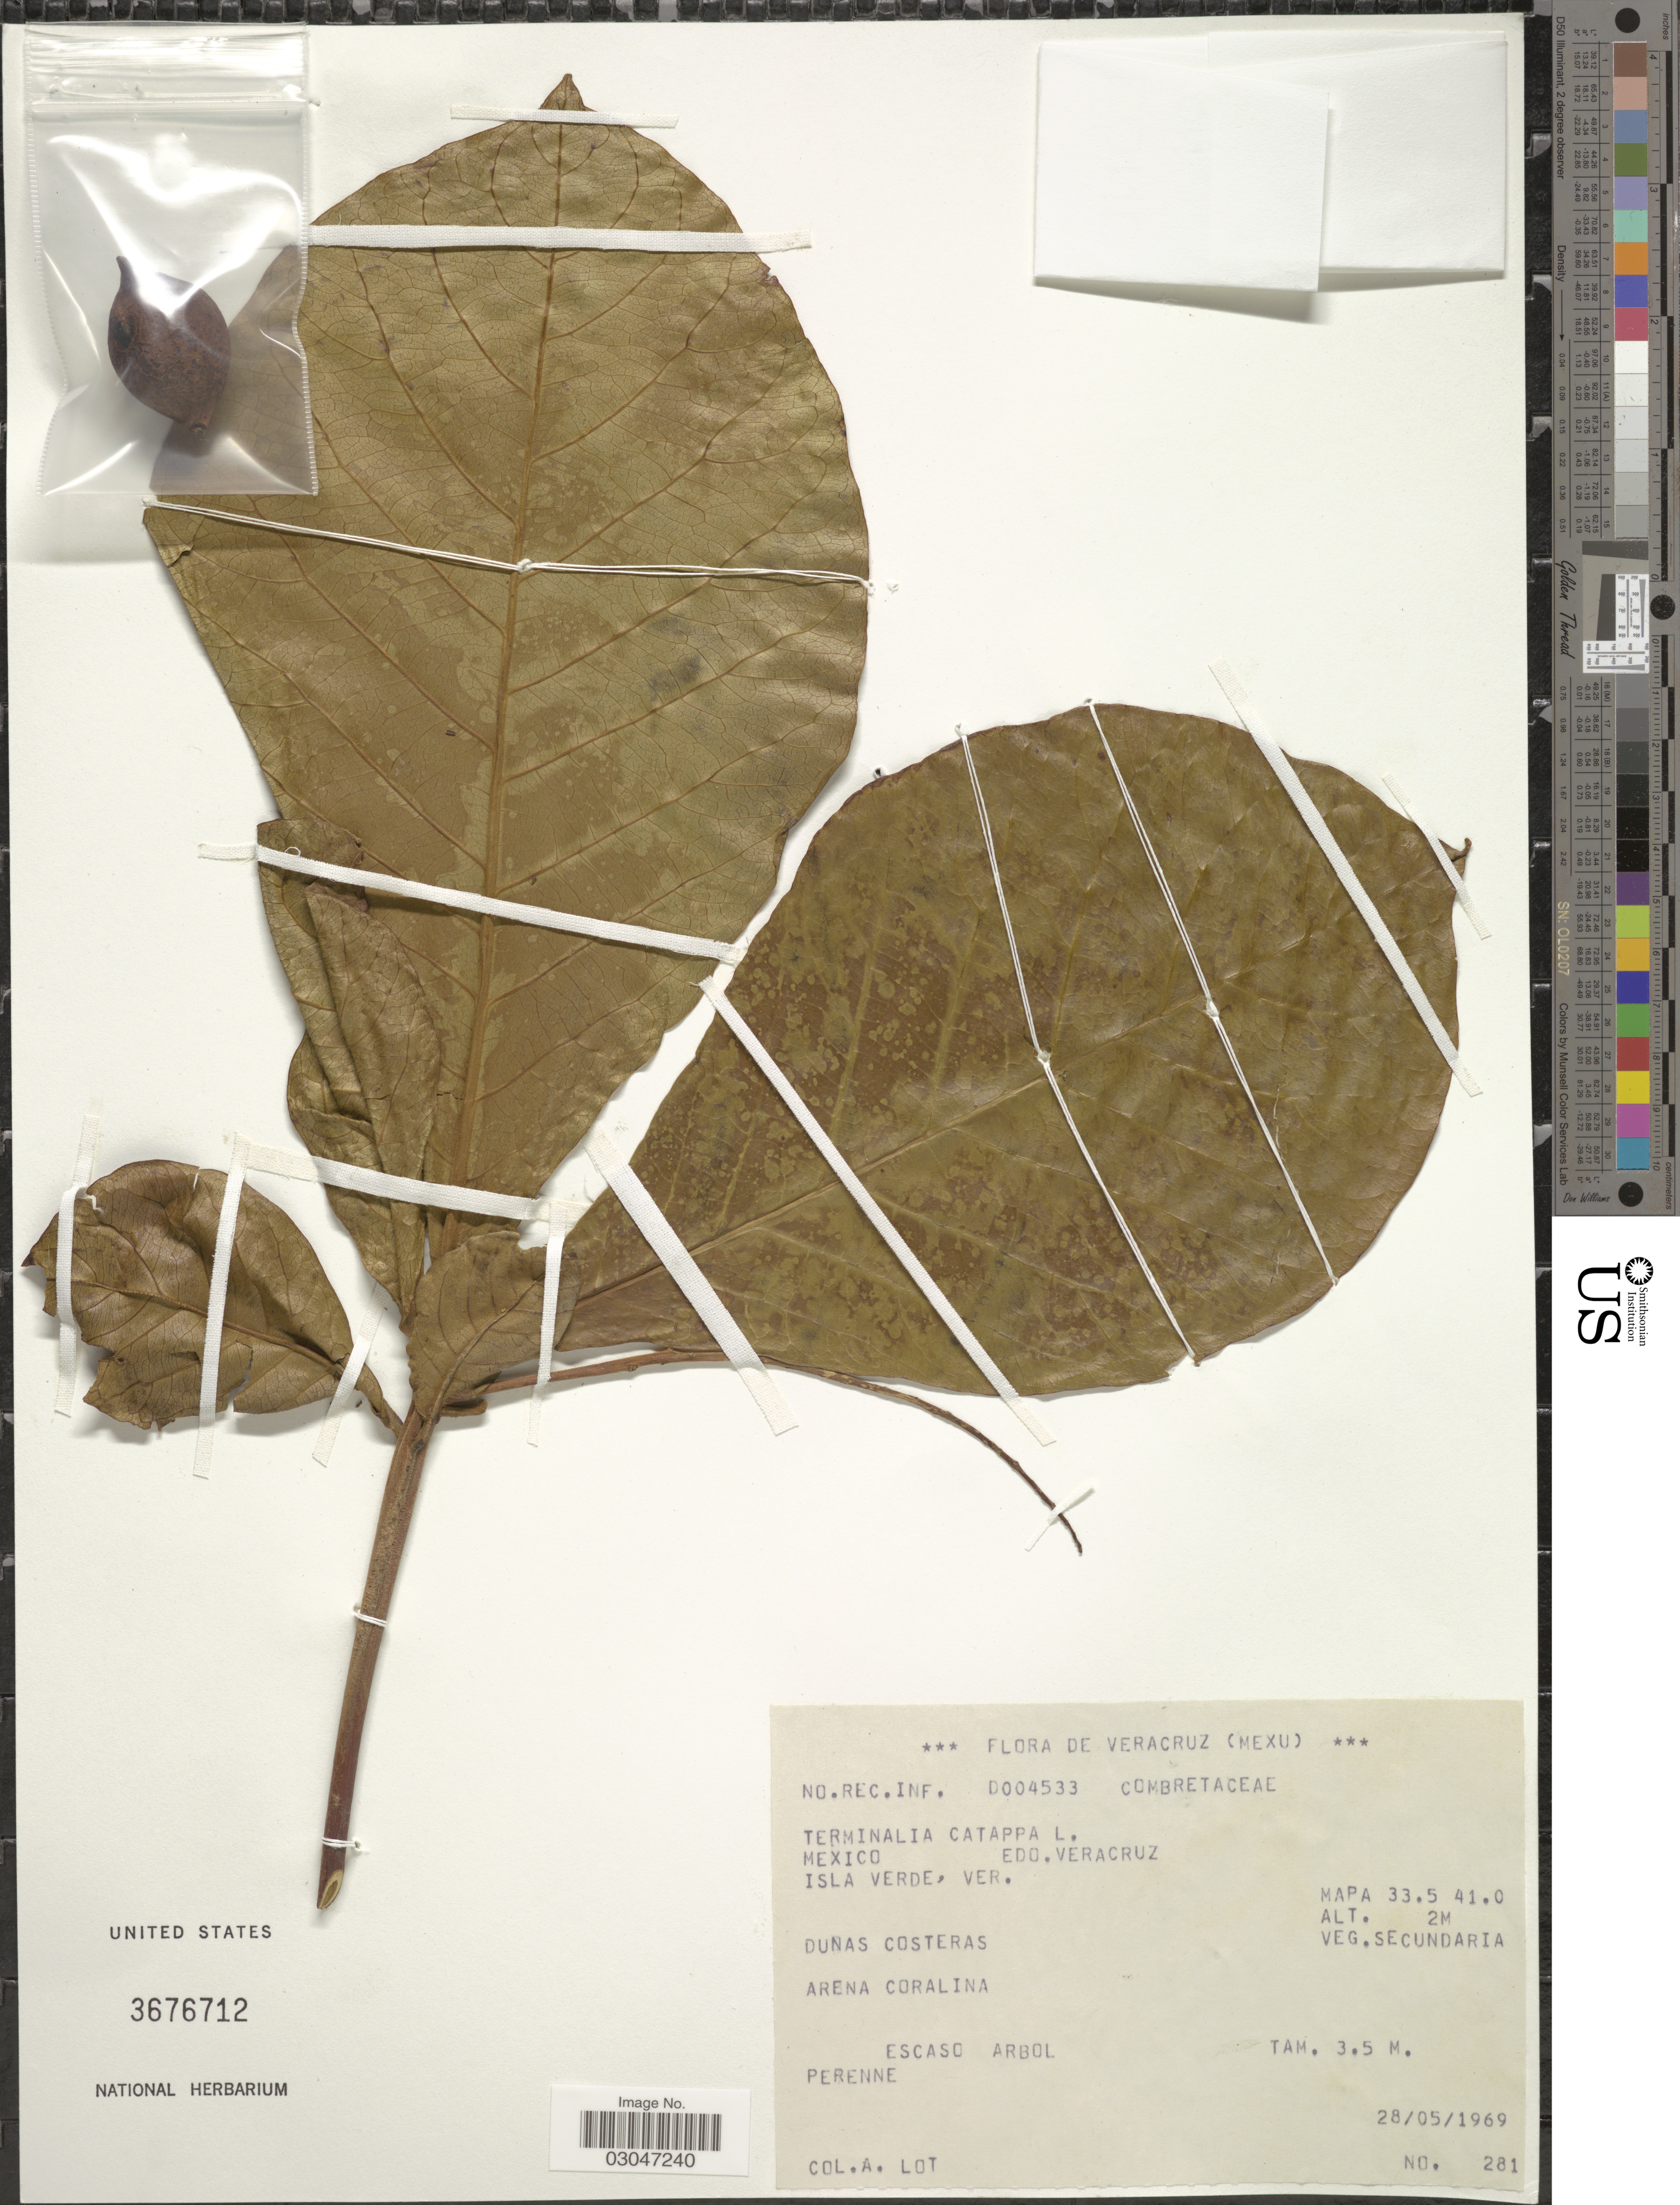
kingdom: Plantae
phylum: Tracheophyta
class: Magnoliopsida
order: Myrtales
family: Combretaceae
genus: Terminalia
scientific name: Terminalia catappa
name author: L.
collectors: Lot, A.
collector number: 281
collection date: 1969-05-28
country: Mexico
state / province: Veracruz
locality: Veracruz. Isla Verde, Ver. Mapa 33.5 41.0.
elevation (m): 2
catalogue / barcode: US 3676712